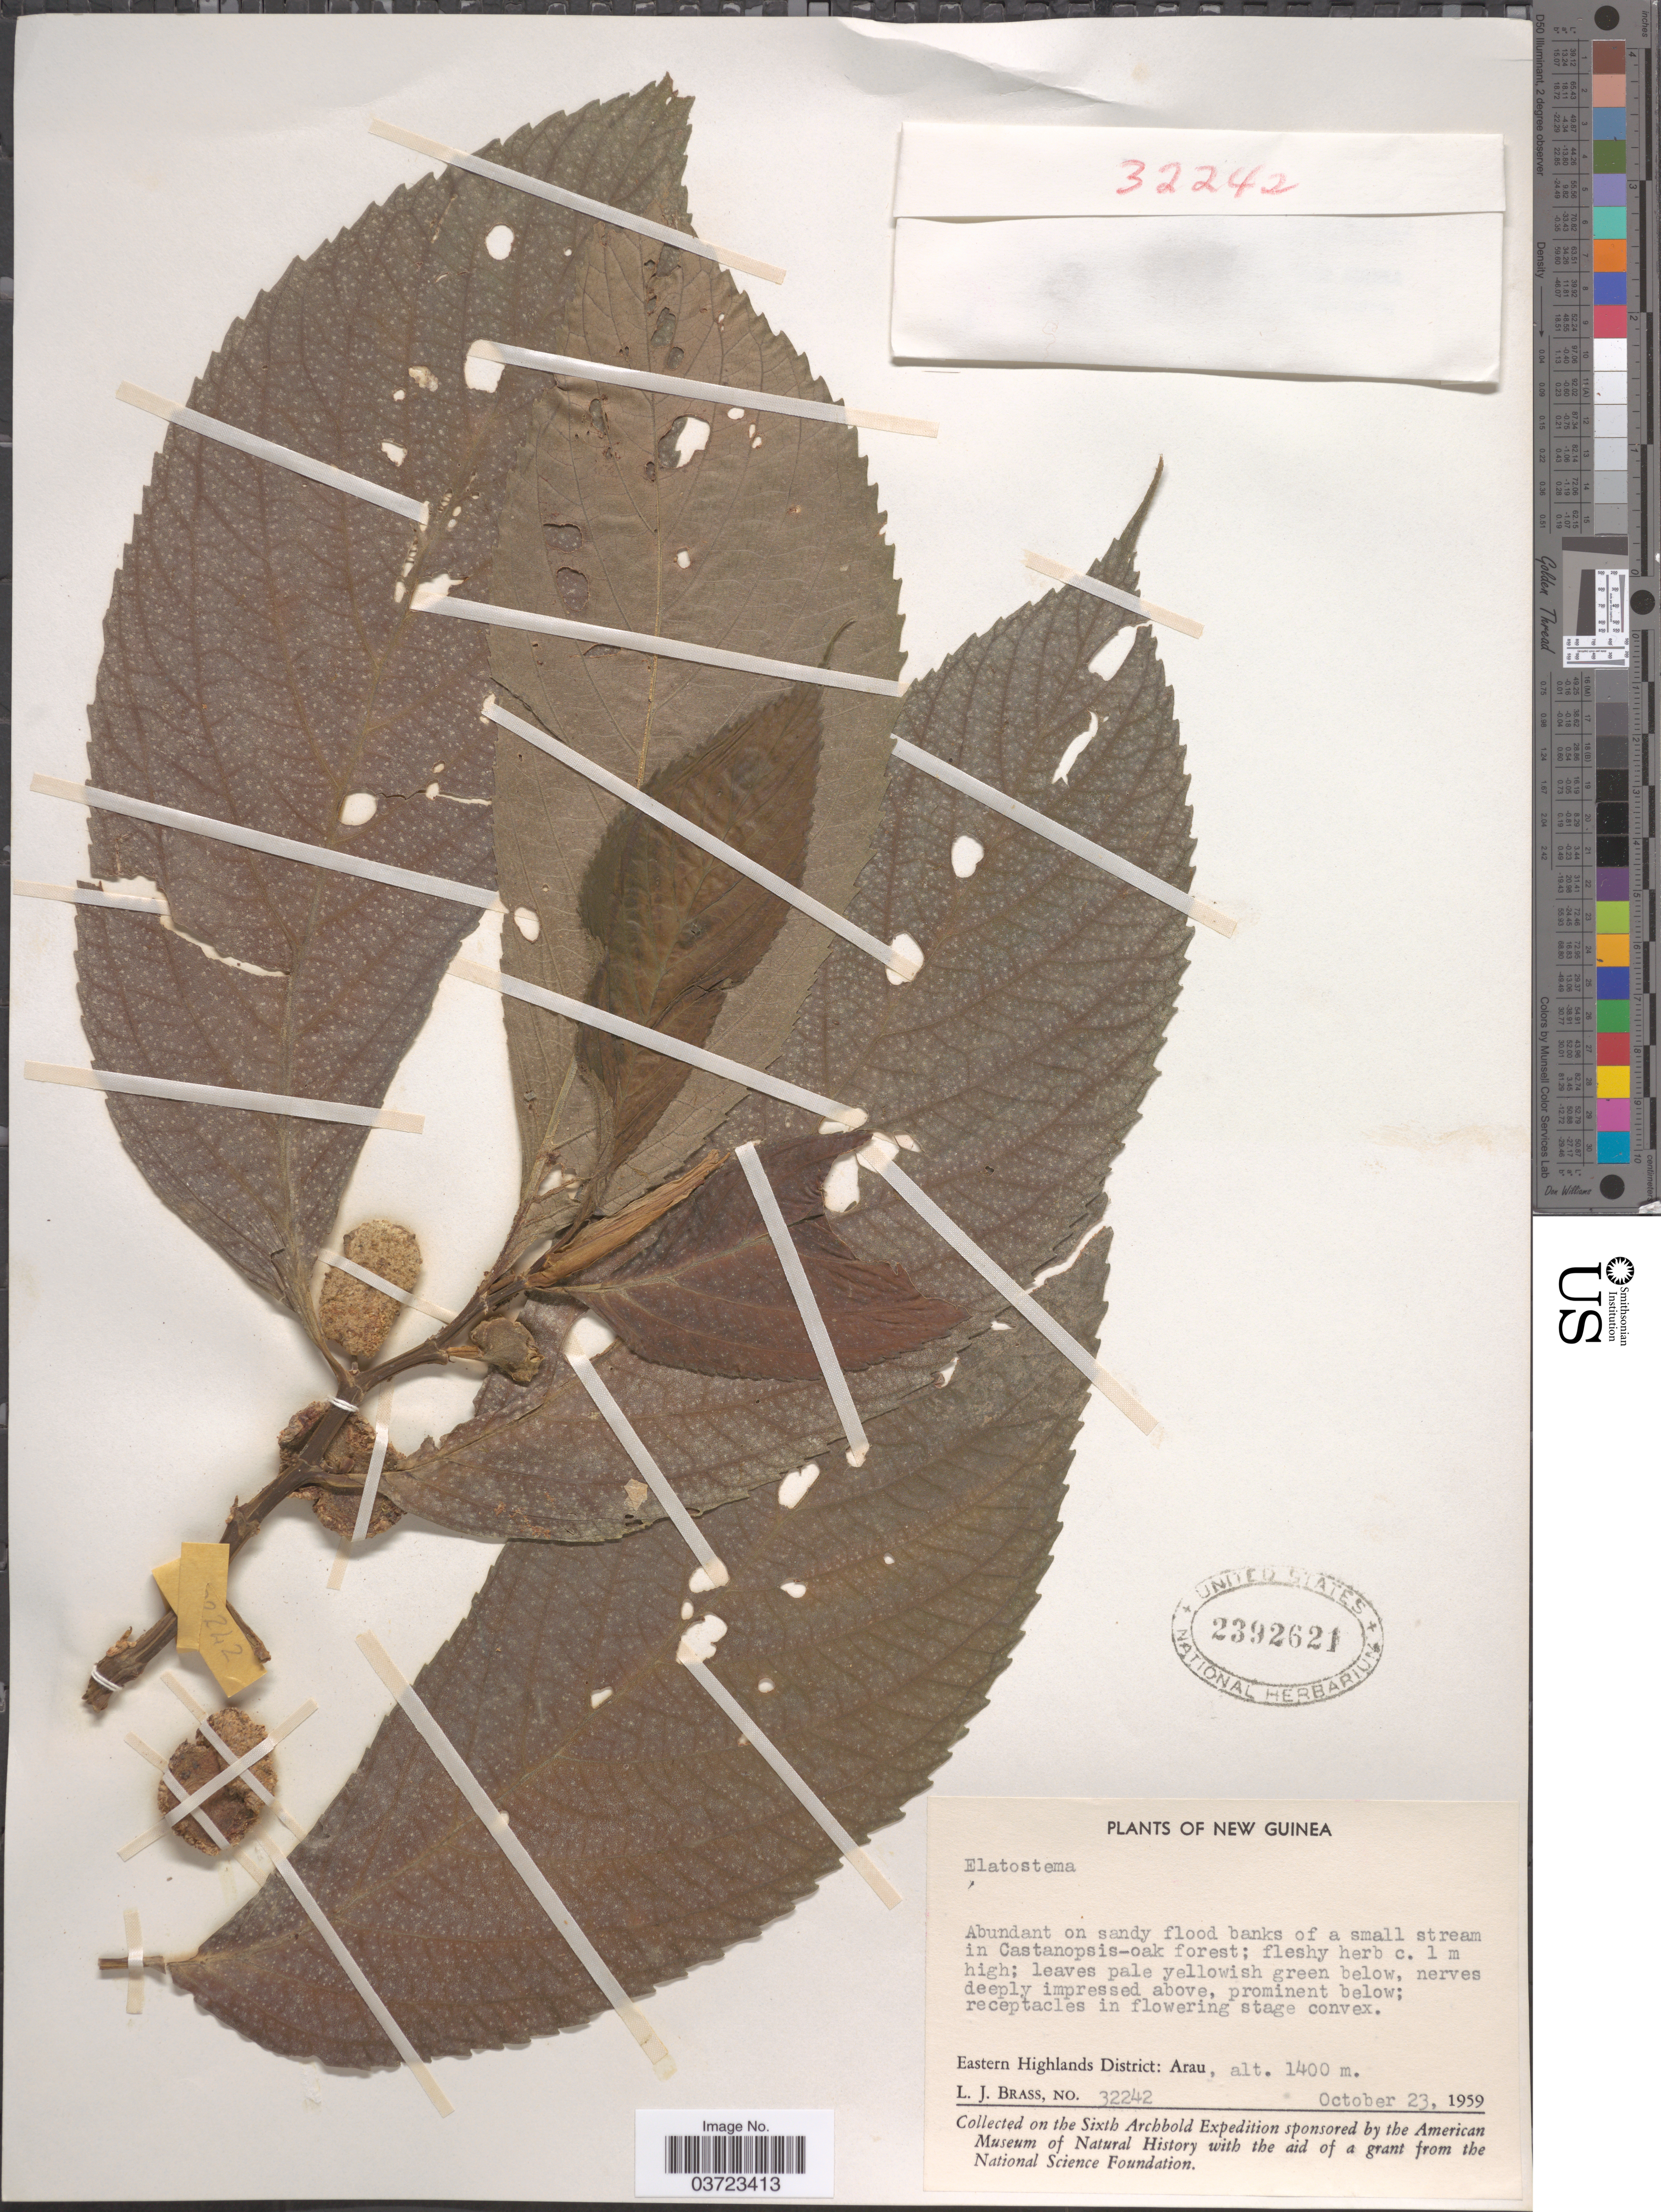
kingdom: Plantae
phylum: Tracheophyta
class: Magnoliopsida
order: Rosales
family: Urticaceae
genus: Elatostema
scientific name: Elatostema sp.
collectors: L. J. Brass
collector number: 32242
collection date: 1959-10-23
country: Papua New Guinea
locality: New Guinea. Eastern Highlands District: Arau.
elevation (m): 1400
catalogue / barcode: US 2392621